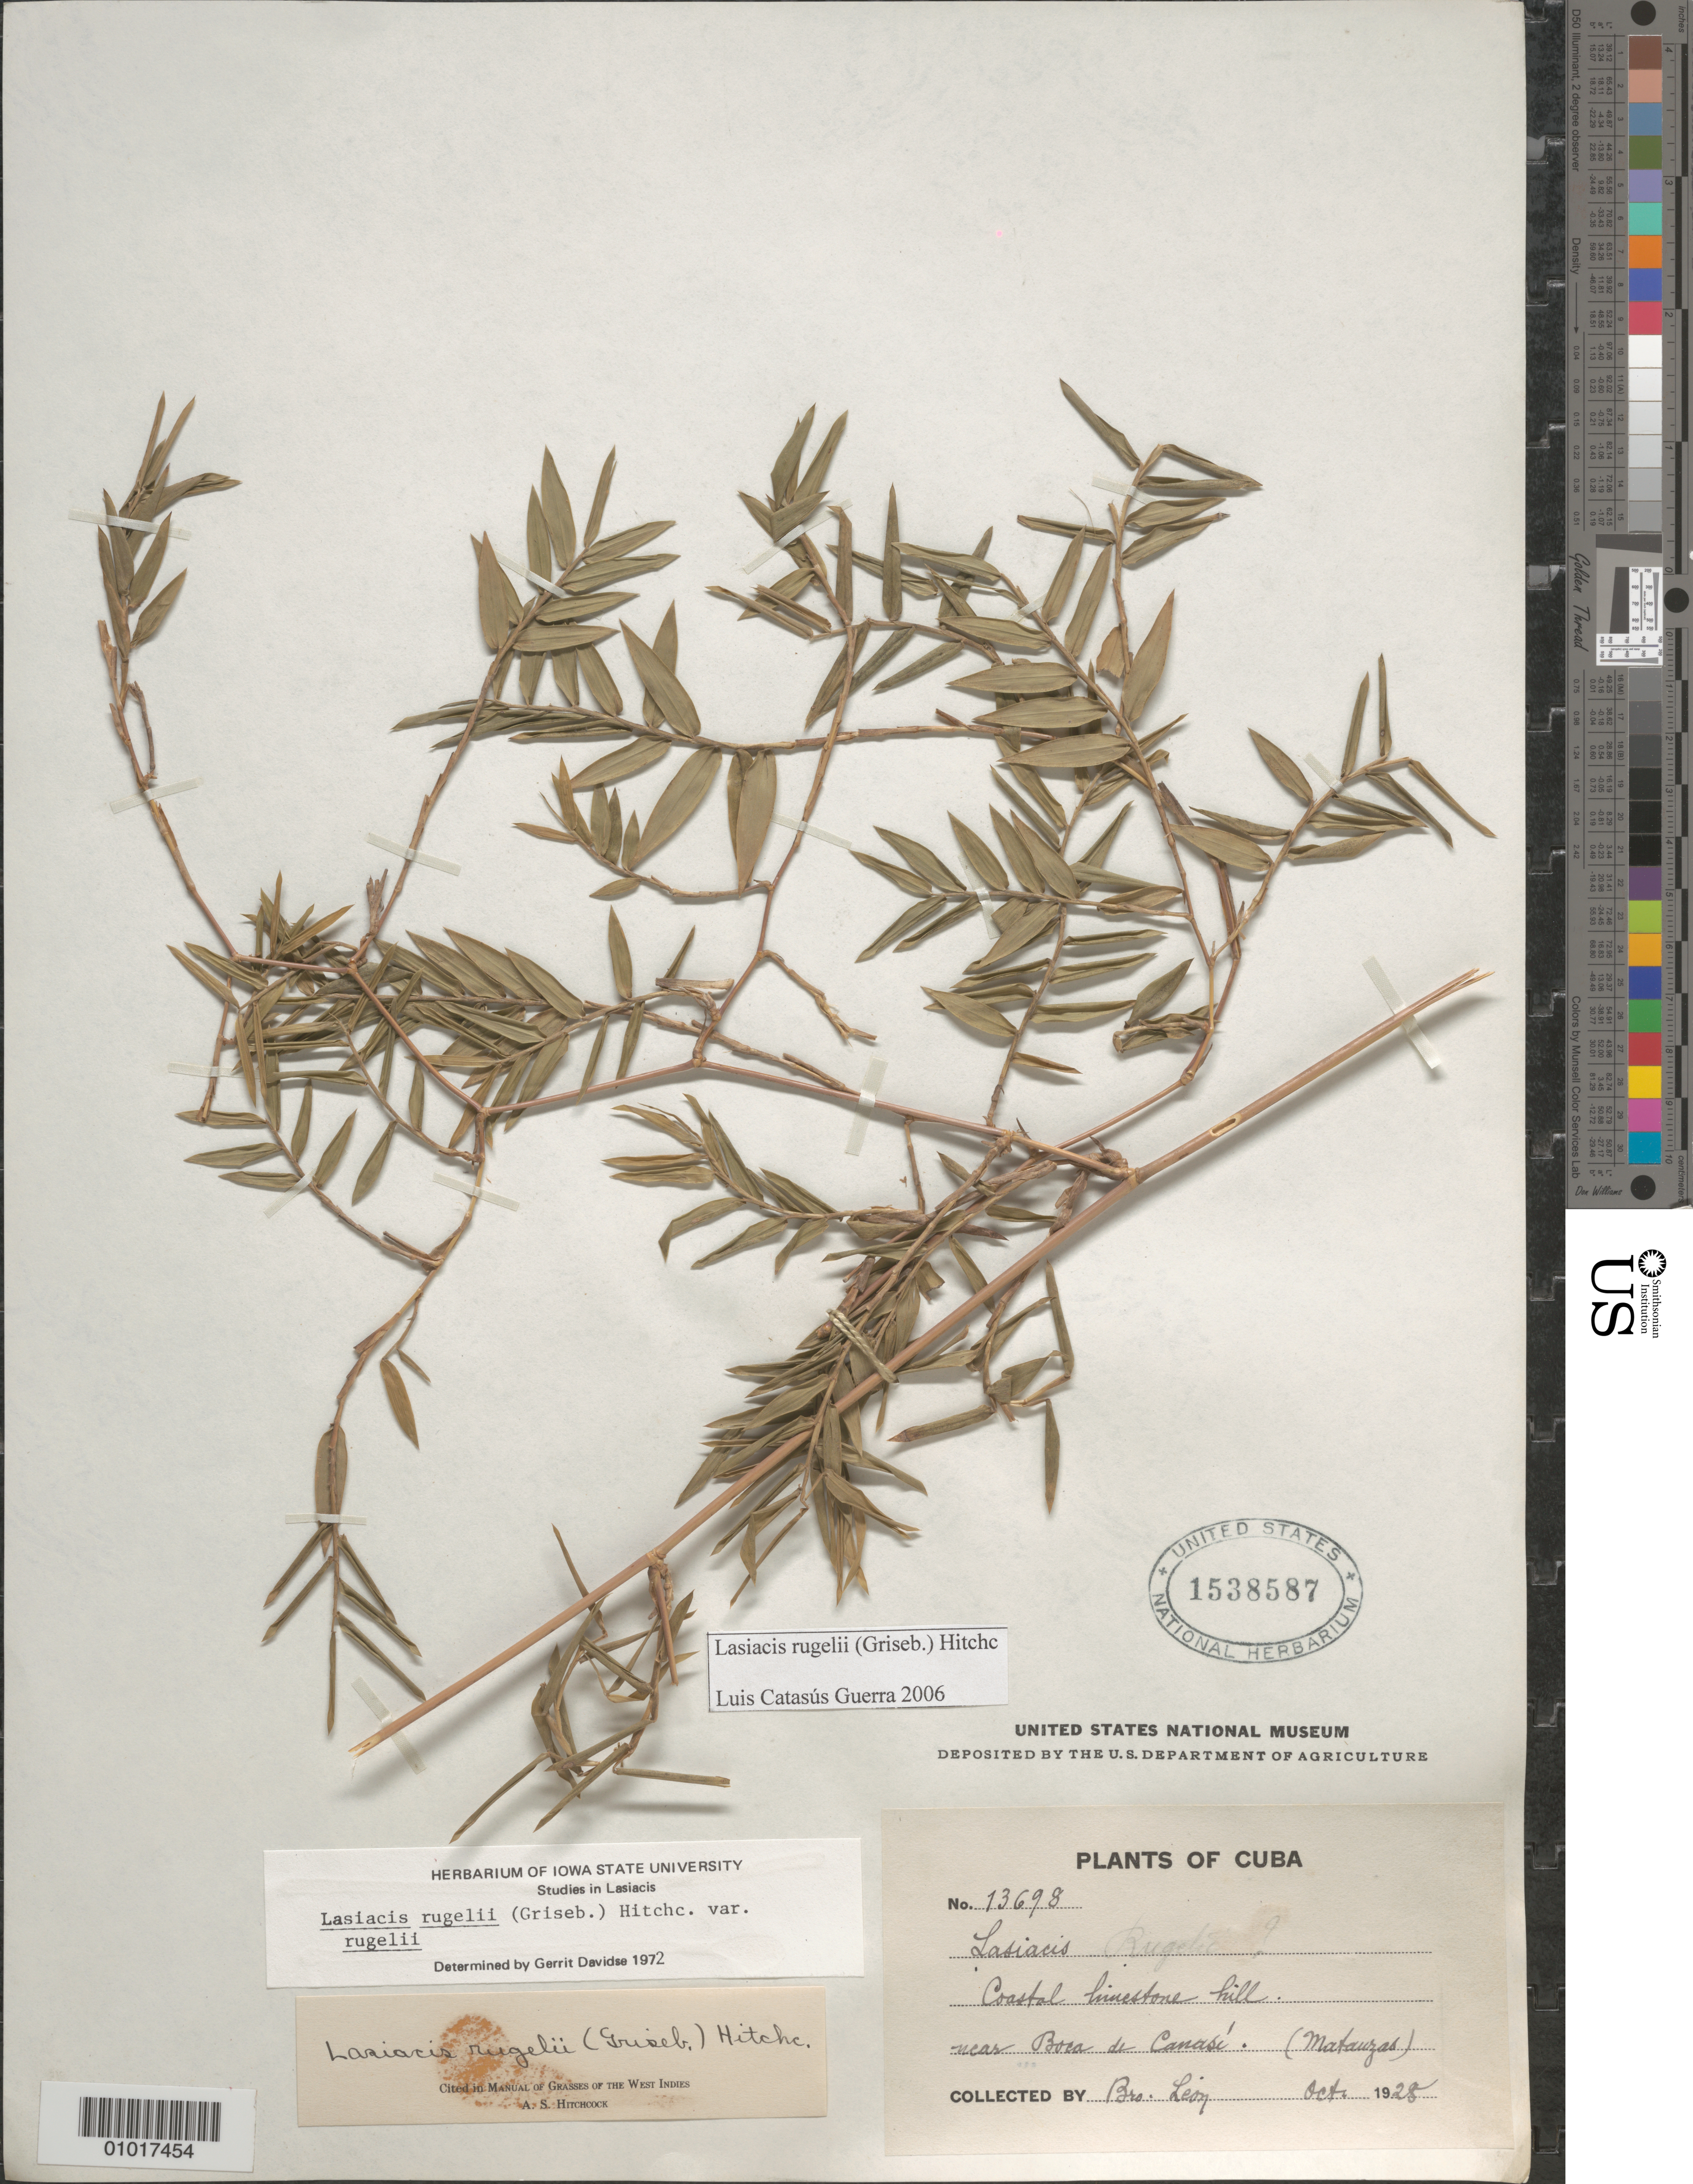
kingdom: Plantae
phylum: Tracheophyta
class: Liliopsida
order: Poales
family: Poaceae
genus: Lasiacis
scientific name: Lasiacis rugelii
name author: (Griseb.) Hitchc.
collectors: Bro. León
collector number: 13698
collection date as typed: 01 Oct 1928 to 31 Oct 1928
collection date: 1928-10-01/1928-10-31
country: Cuba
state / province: Matanzas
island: Cuba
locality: Coastal Limestone hill, near Boca de Canase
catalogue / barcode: US 1538587